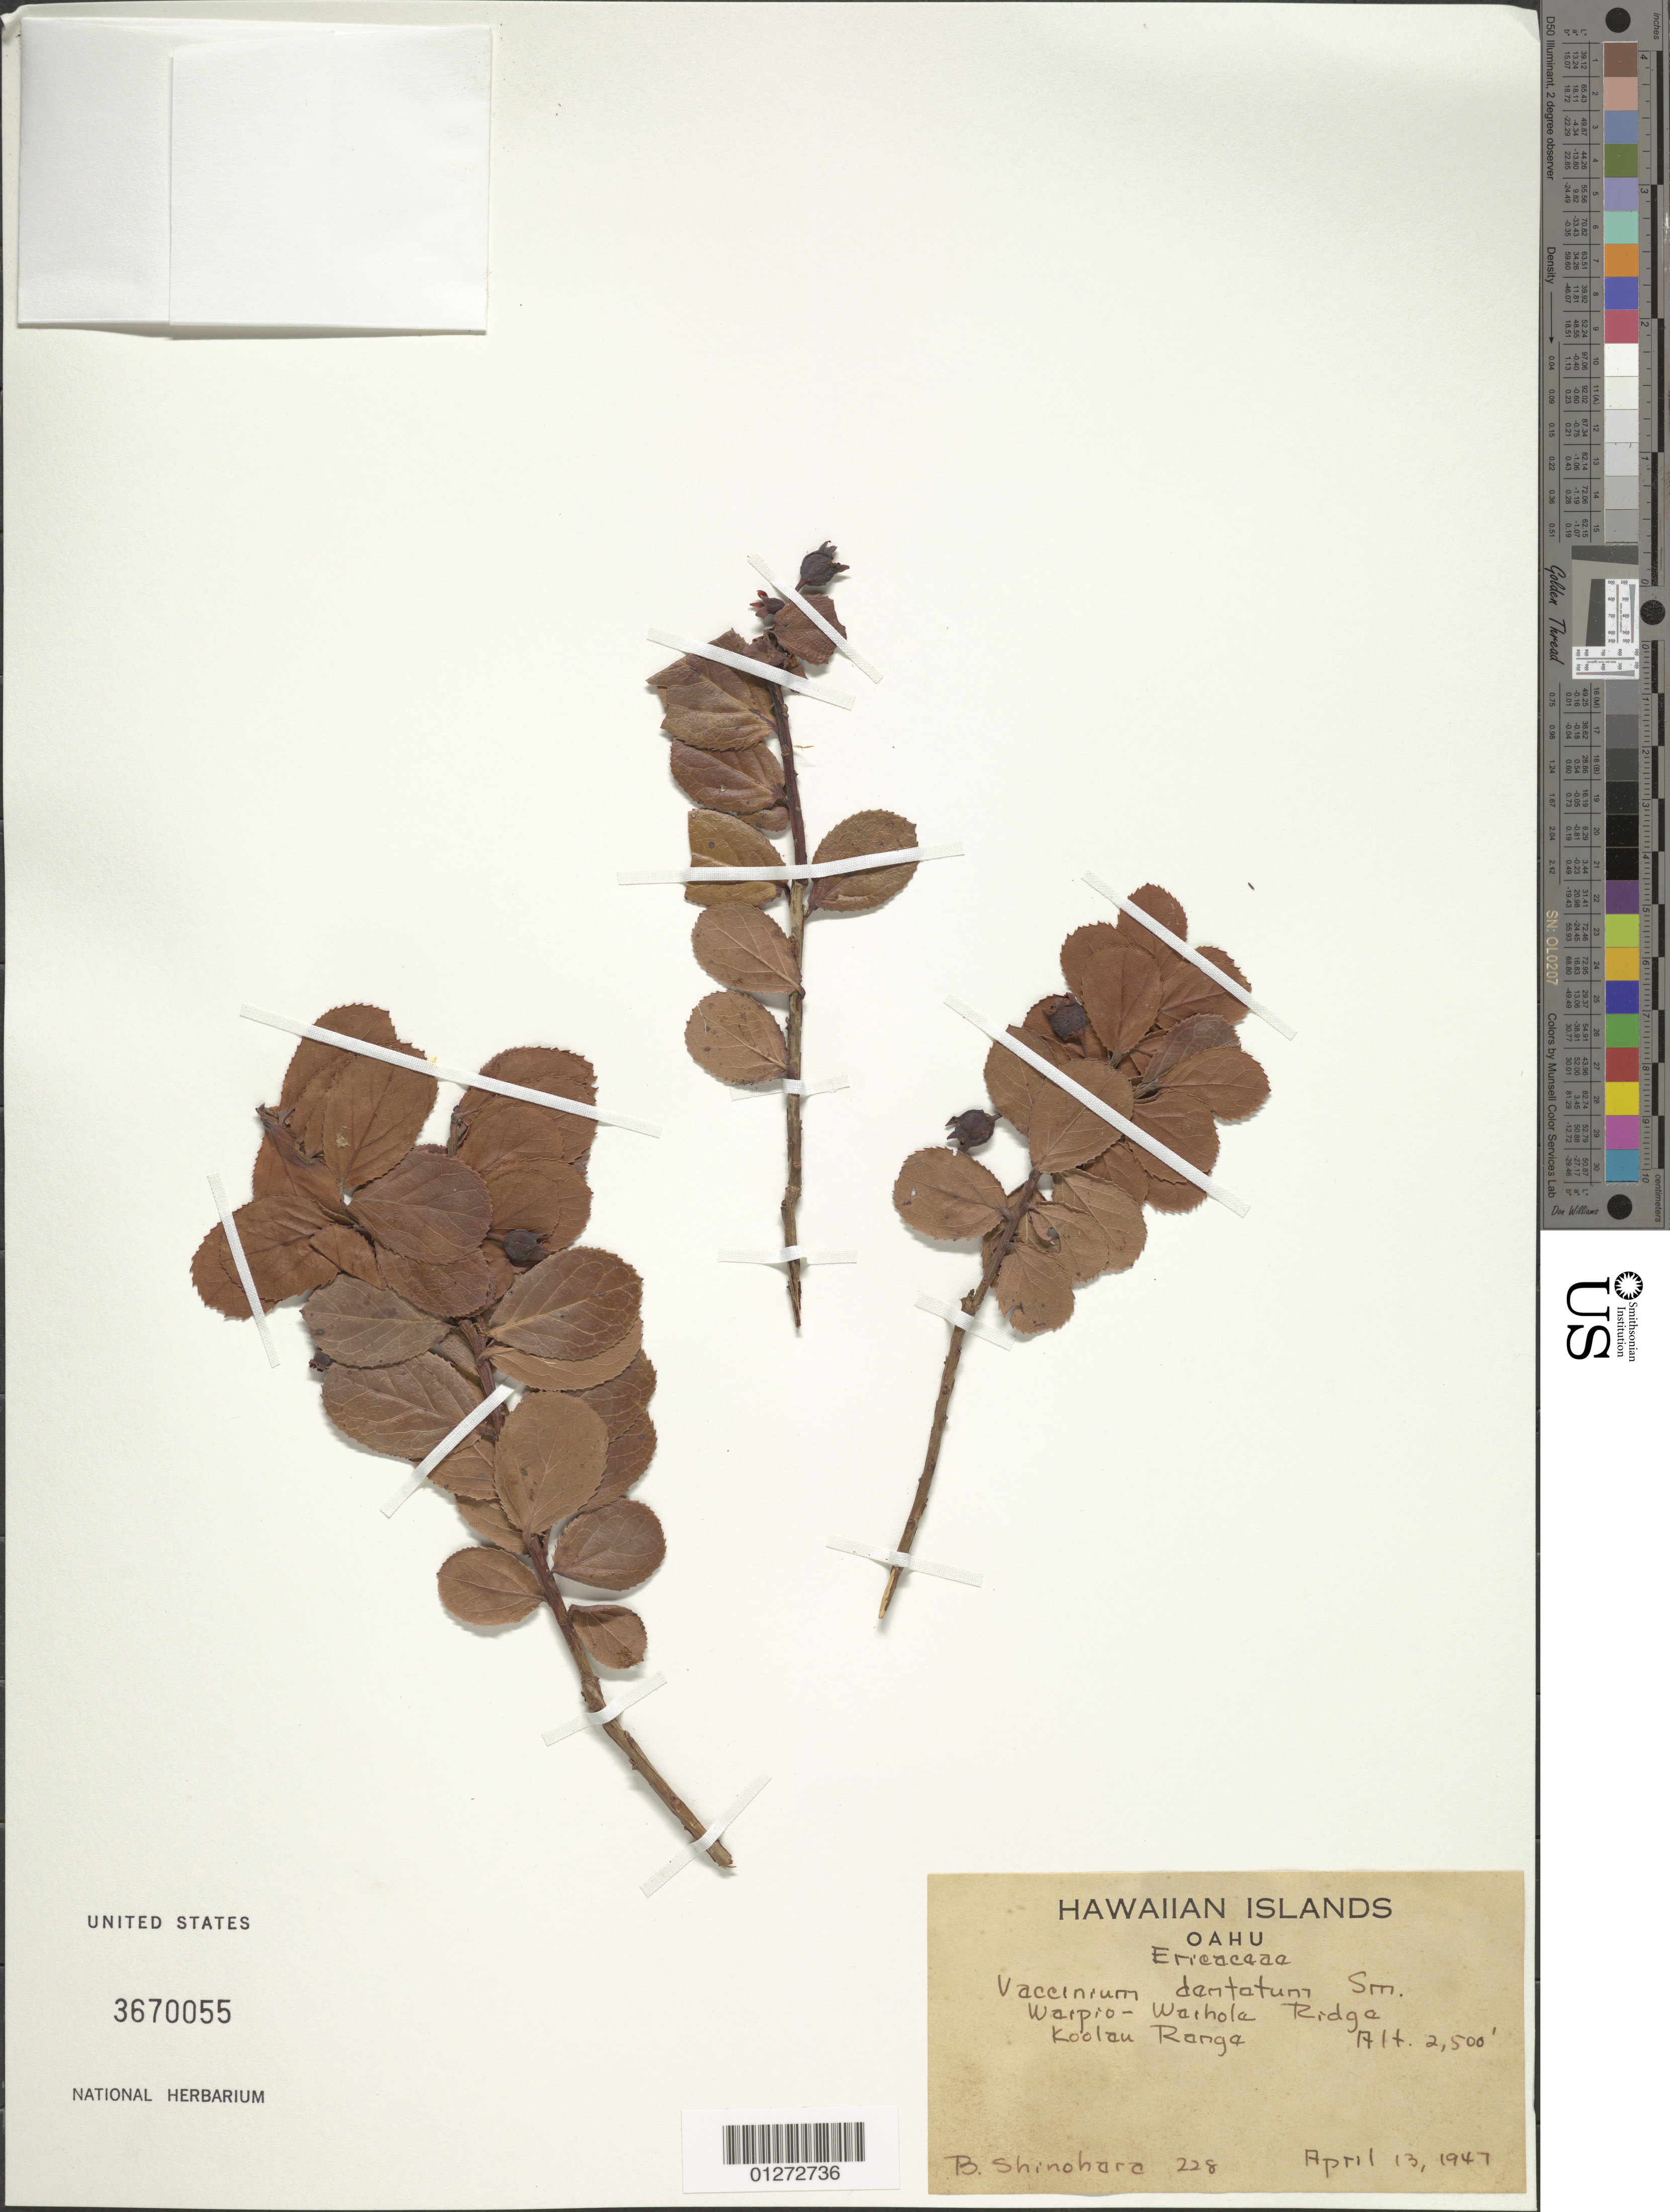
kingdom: Plantae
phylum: Tracheophyta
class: Magnoliopsida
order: Ericales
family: Ericaceae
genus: Vaccinium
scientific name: Vaccinium dentatum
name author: Sm.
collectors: B. Shinohara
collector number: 228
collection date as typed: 13 Apr 1947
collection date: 1947-04-13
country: United States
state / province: Hawaii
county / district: Honolulu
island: Oahu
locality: Waipio-Waihole Ridge, Koolau Range.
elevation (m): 762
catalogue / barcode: US 3670055